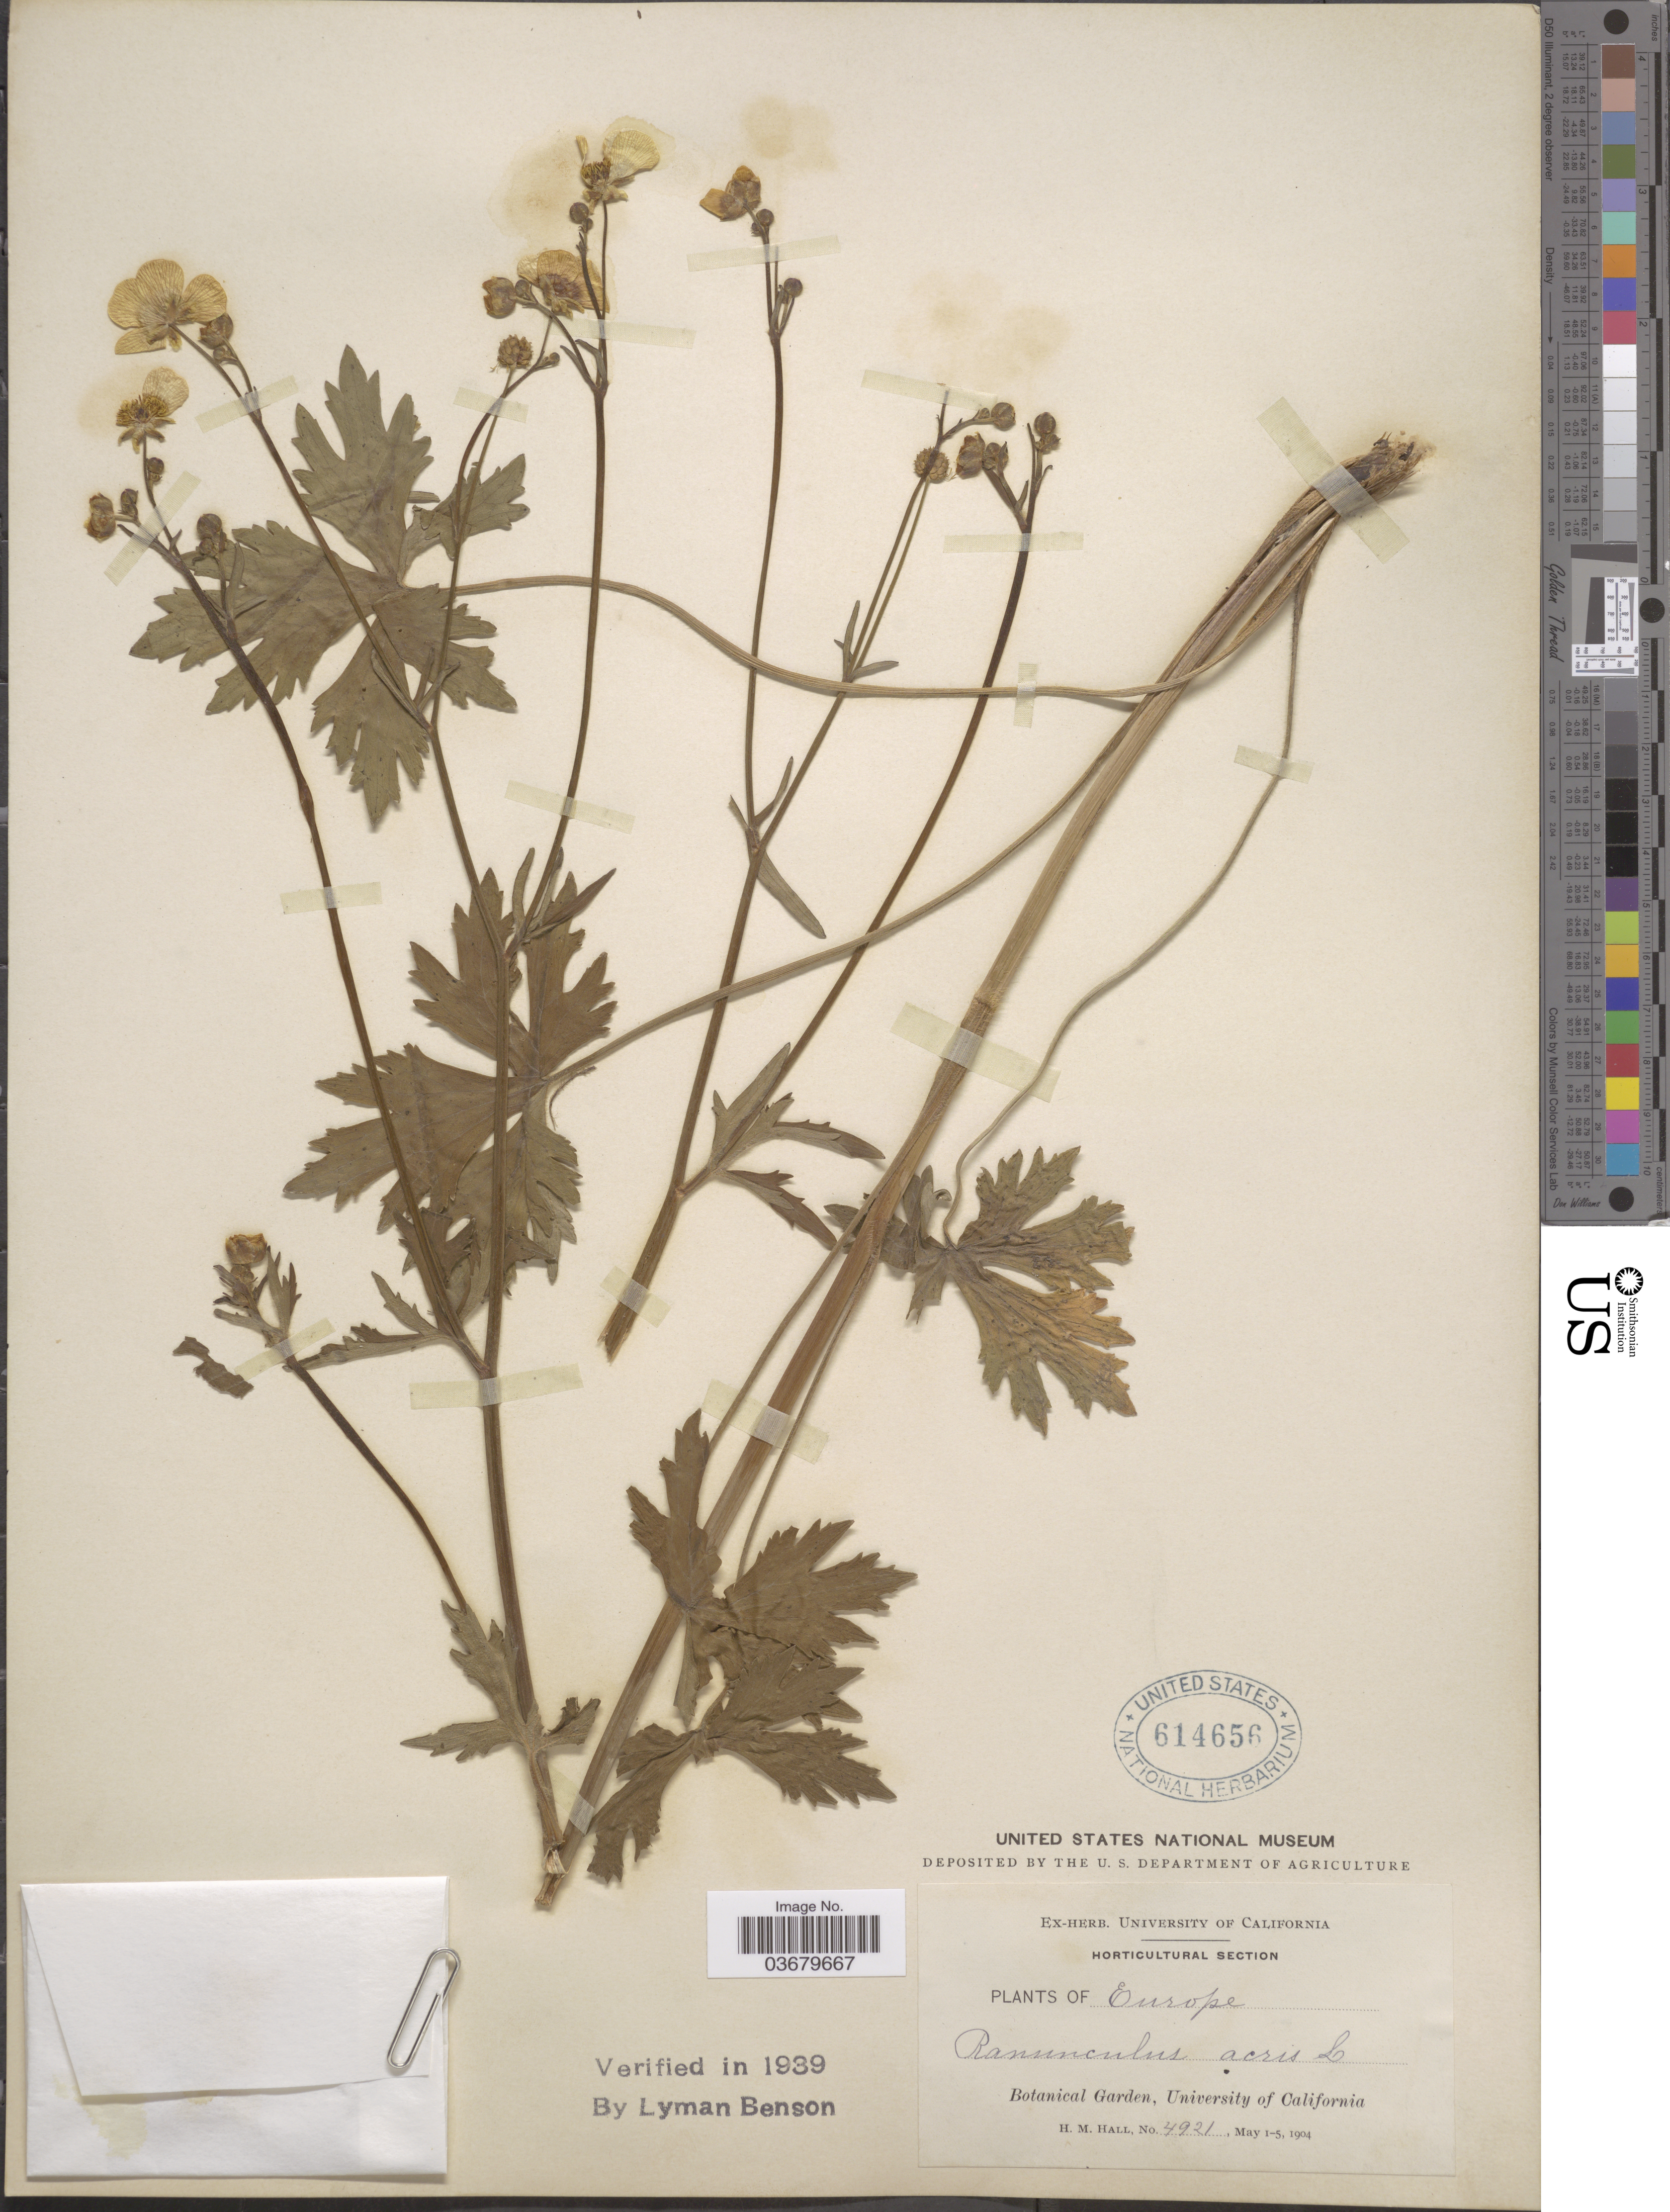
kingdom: Plantae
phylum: Tracheophyta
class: Magnoliopsida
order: Ranunculales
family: Ranunculaceae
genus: Ranunculus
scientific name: Ranunculus acris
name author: L.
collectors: H. M. Hall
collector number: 4921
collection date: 1904-05-01/1904-05-05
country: United States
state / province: California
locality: Botanical Garden, University of California.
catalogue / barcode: US 614656